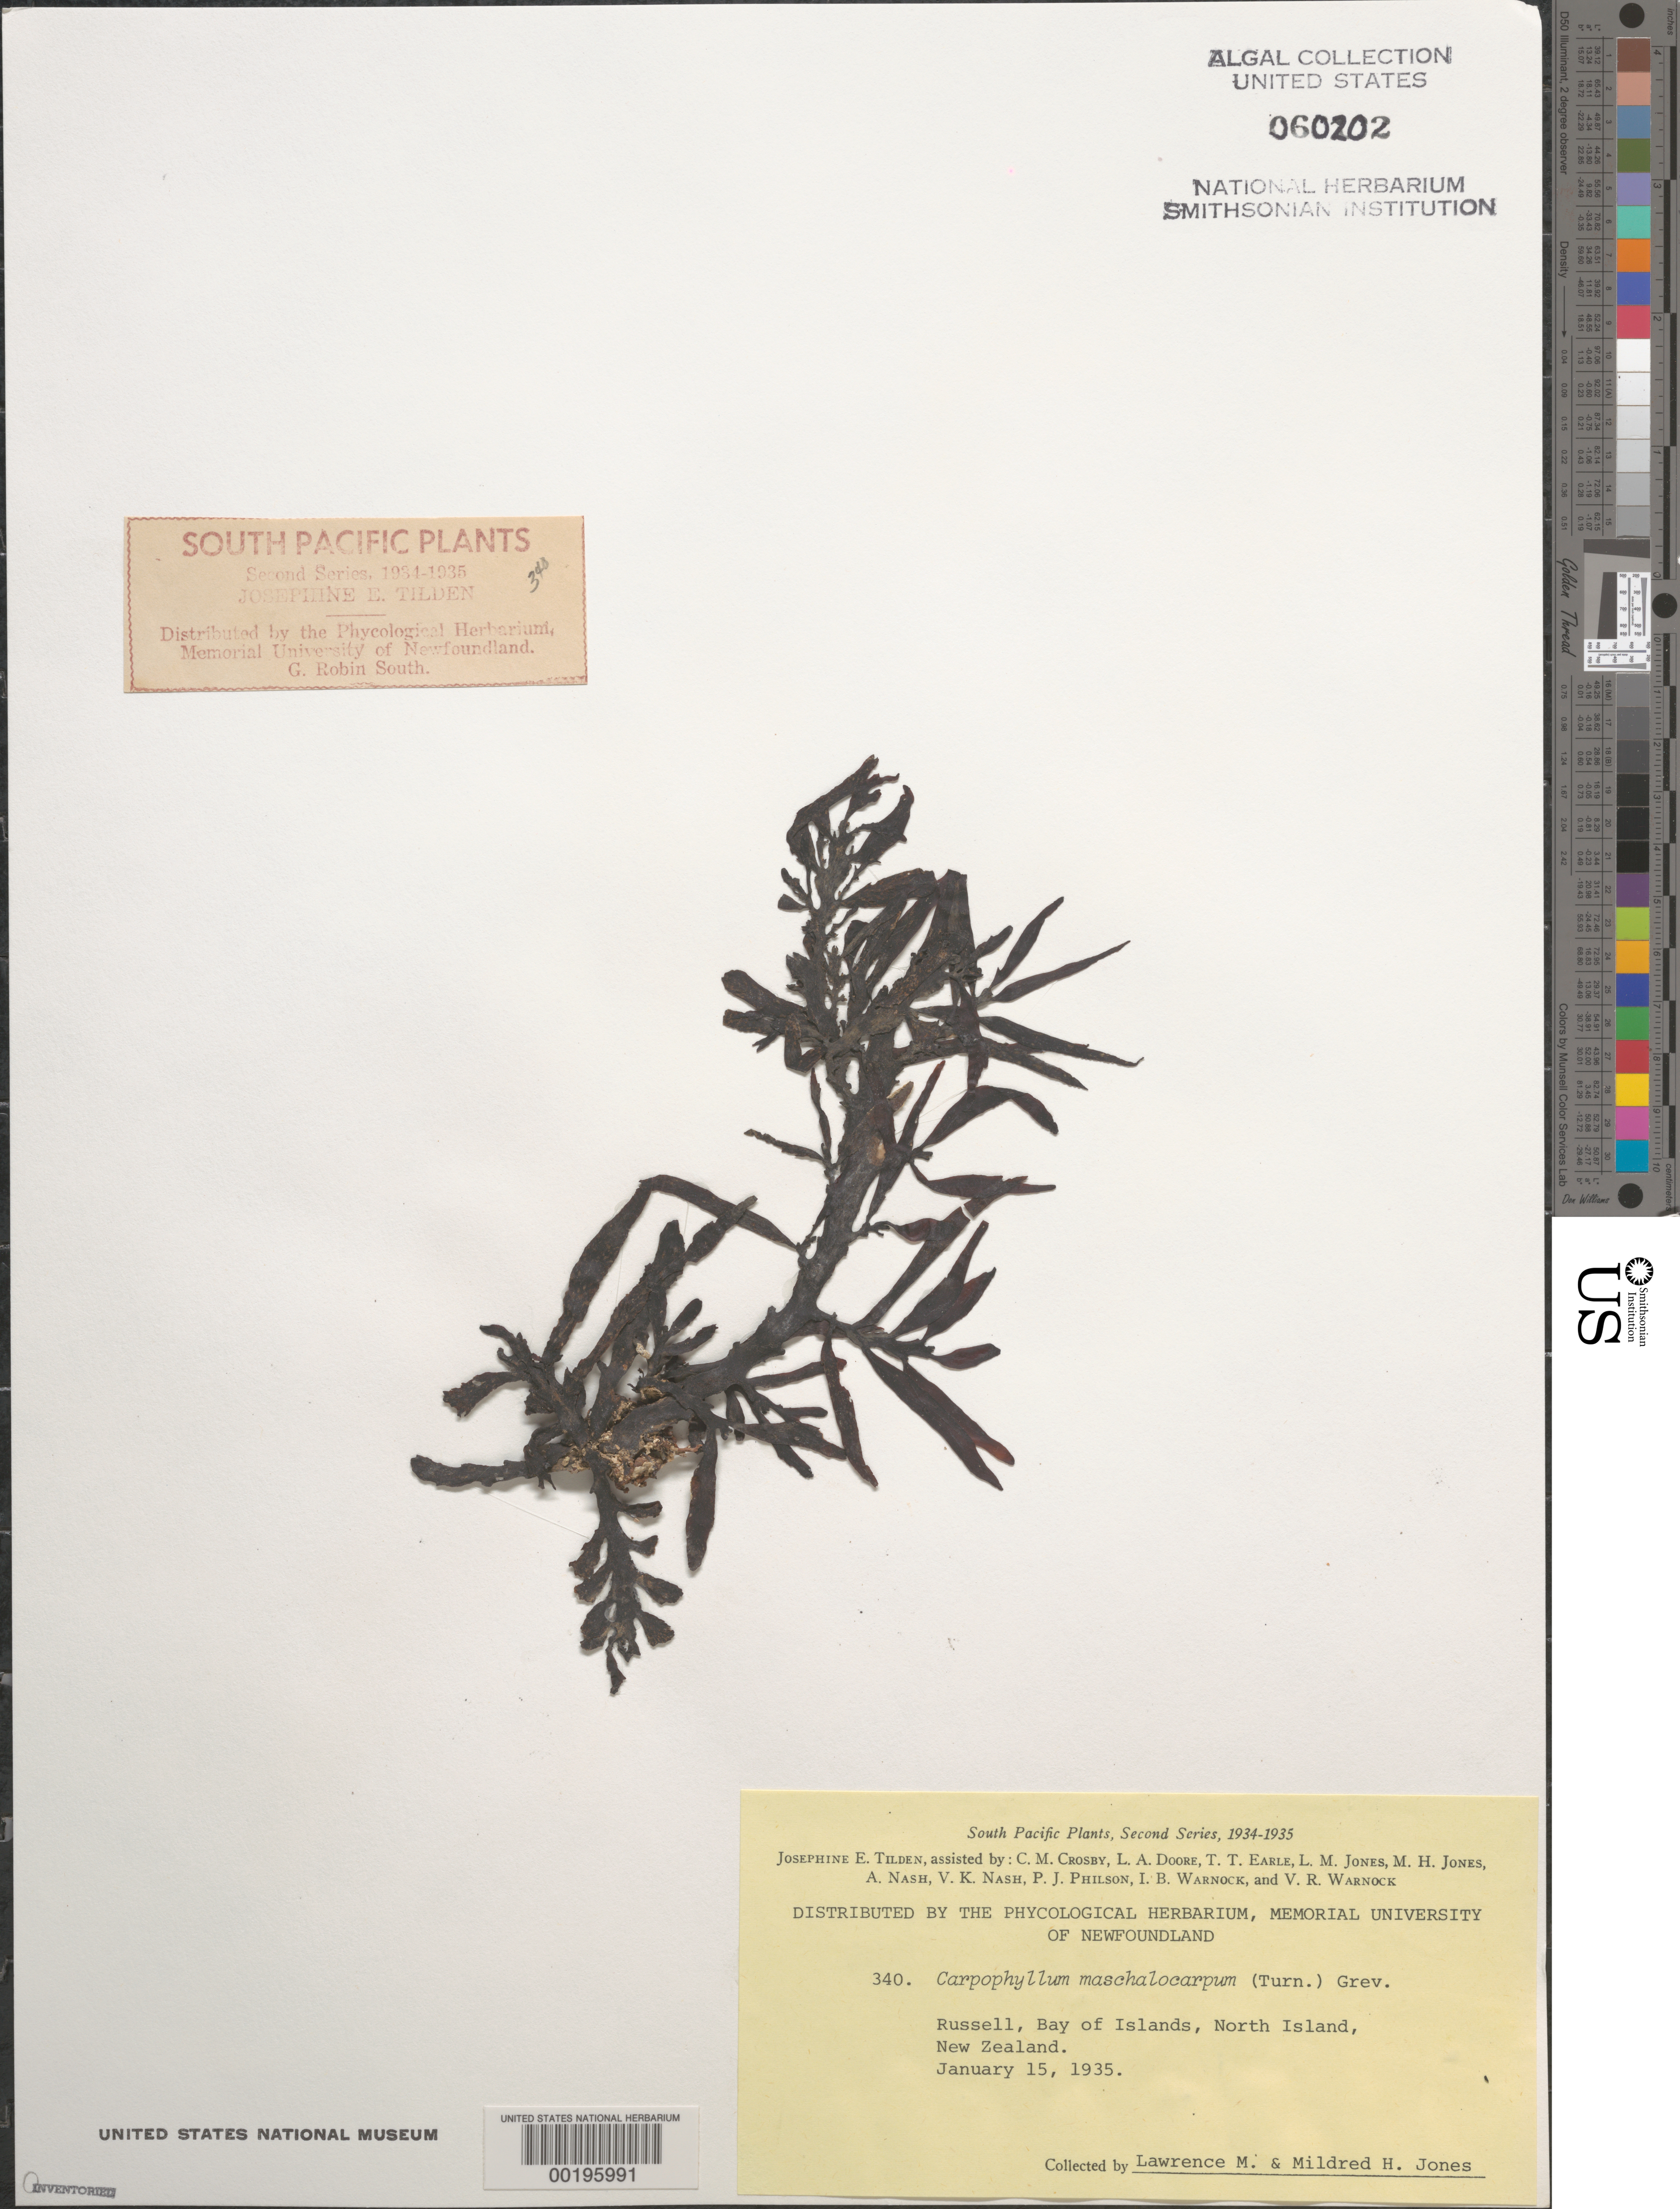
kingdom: Chromista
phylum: Ochrophyta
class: Phaeophyceae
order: Fucales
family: Sargassaceae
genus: Carpophyllum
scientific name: Carpophyllum maschalocarpum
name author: (Turner) Grev.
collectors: L. M. Jones & M. H. Jones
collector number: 340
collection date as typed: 15 Jan 1935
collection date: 1935-01-15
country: New Zealand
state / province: Northland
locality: Bay of islands, russell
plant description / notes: Tilden, South Pacific Plants, Second Series, 1934-1935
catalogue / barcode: US 60202